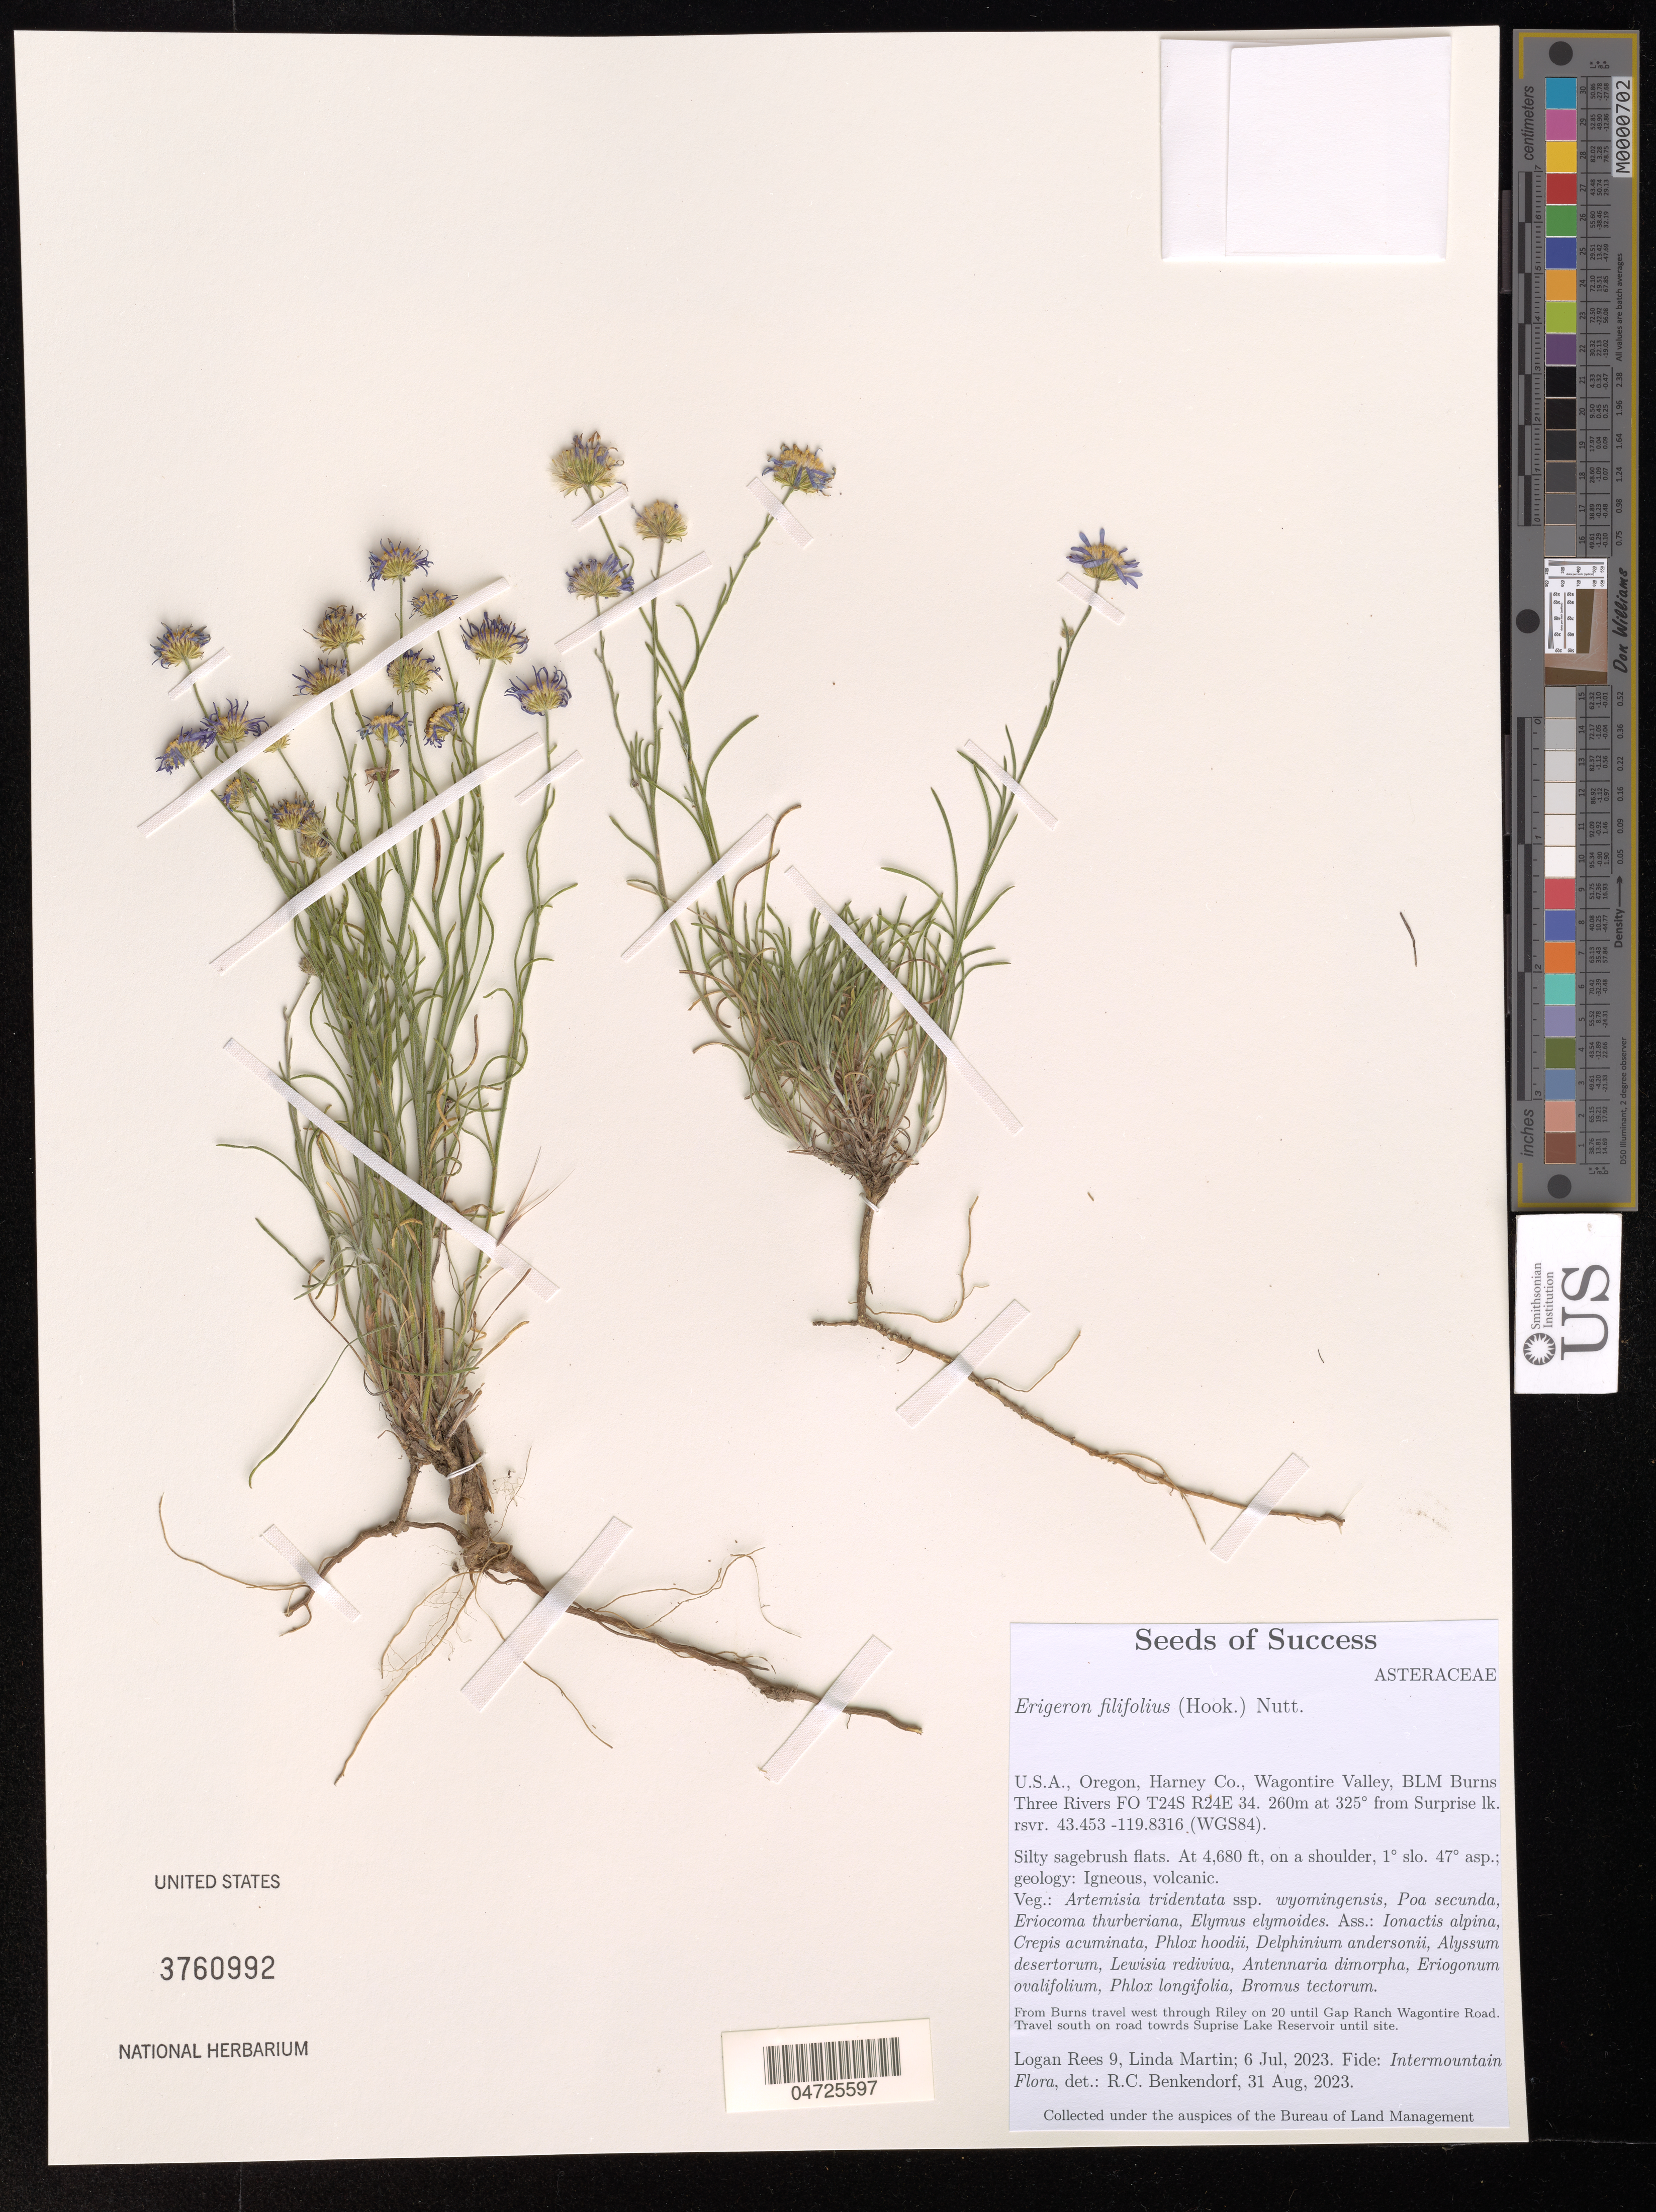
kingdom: Plantae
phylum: Tracheophyta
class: Magnoliopsida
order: Asterales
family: Asteraceae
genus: Erigeron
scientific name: Erigeron filifolius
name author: (Hook.) Nutt.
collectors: L. Rees & L. Martin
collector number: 9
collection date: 2023-07-06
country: United States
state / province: Oregon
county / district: Harney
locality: Harney Co., Wagontire Valley, BLM Burns Three Rivers FO T24S R24E 34. 260m at 325° from Surprise lk. rsvr. (WGS84).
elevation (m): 1426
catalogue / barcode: US 3760992